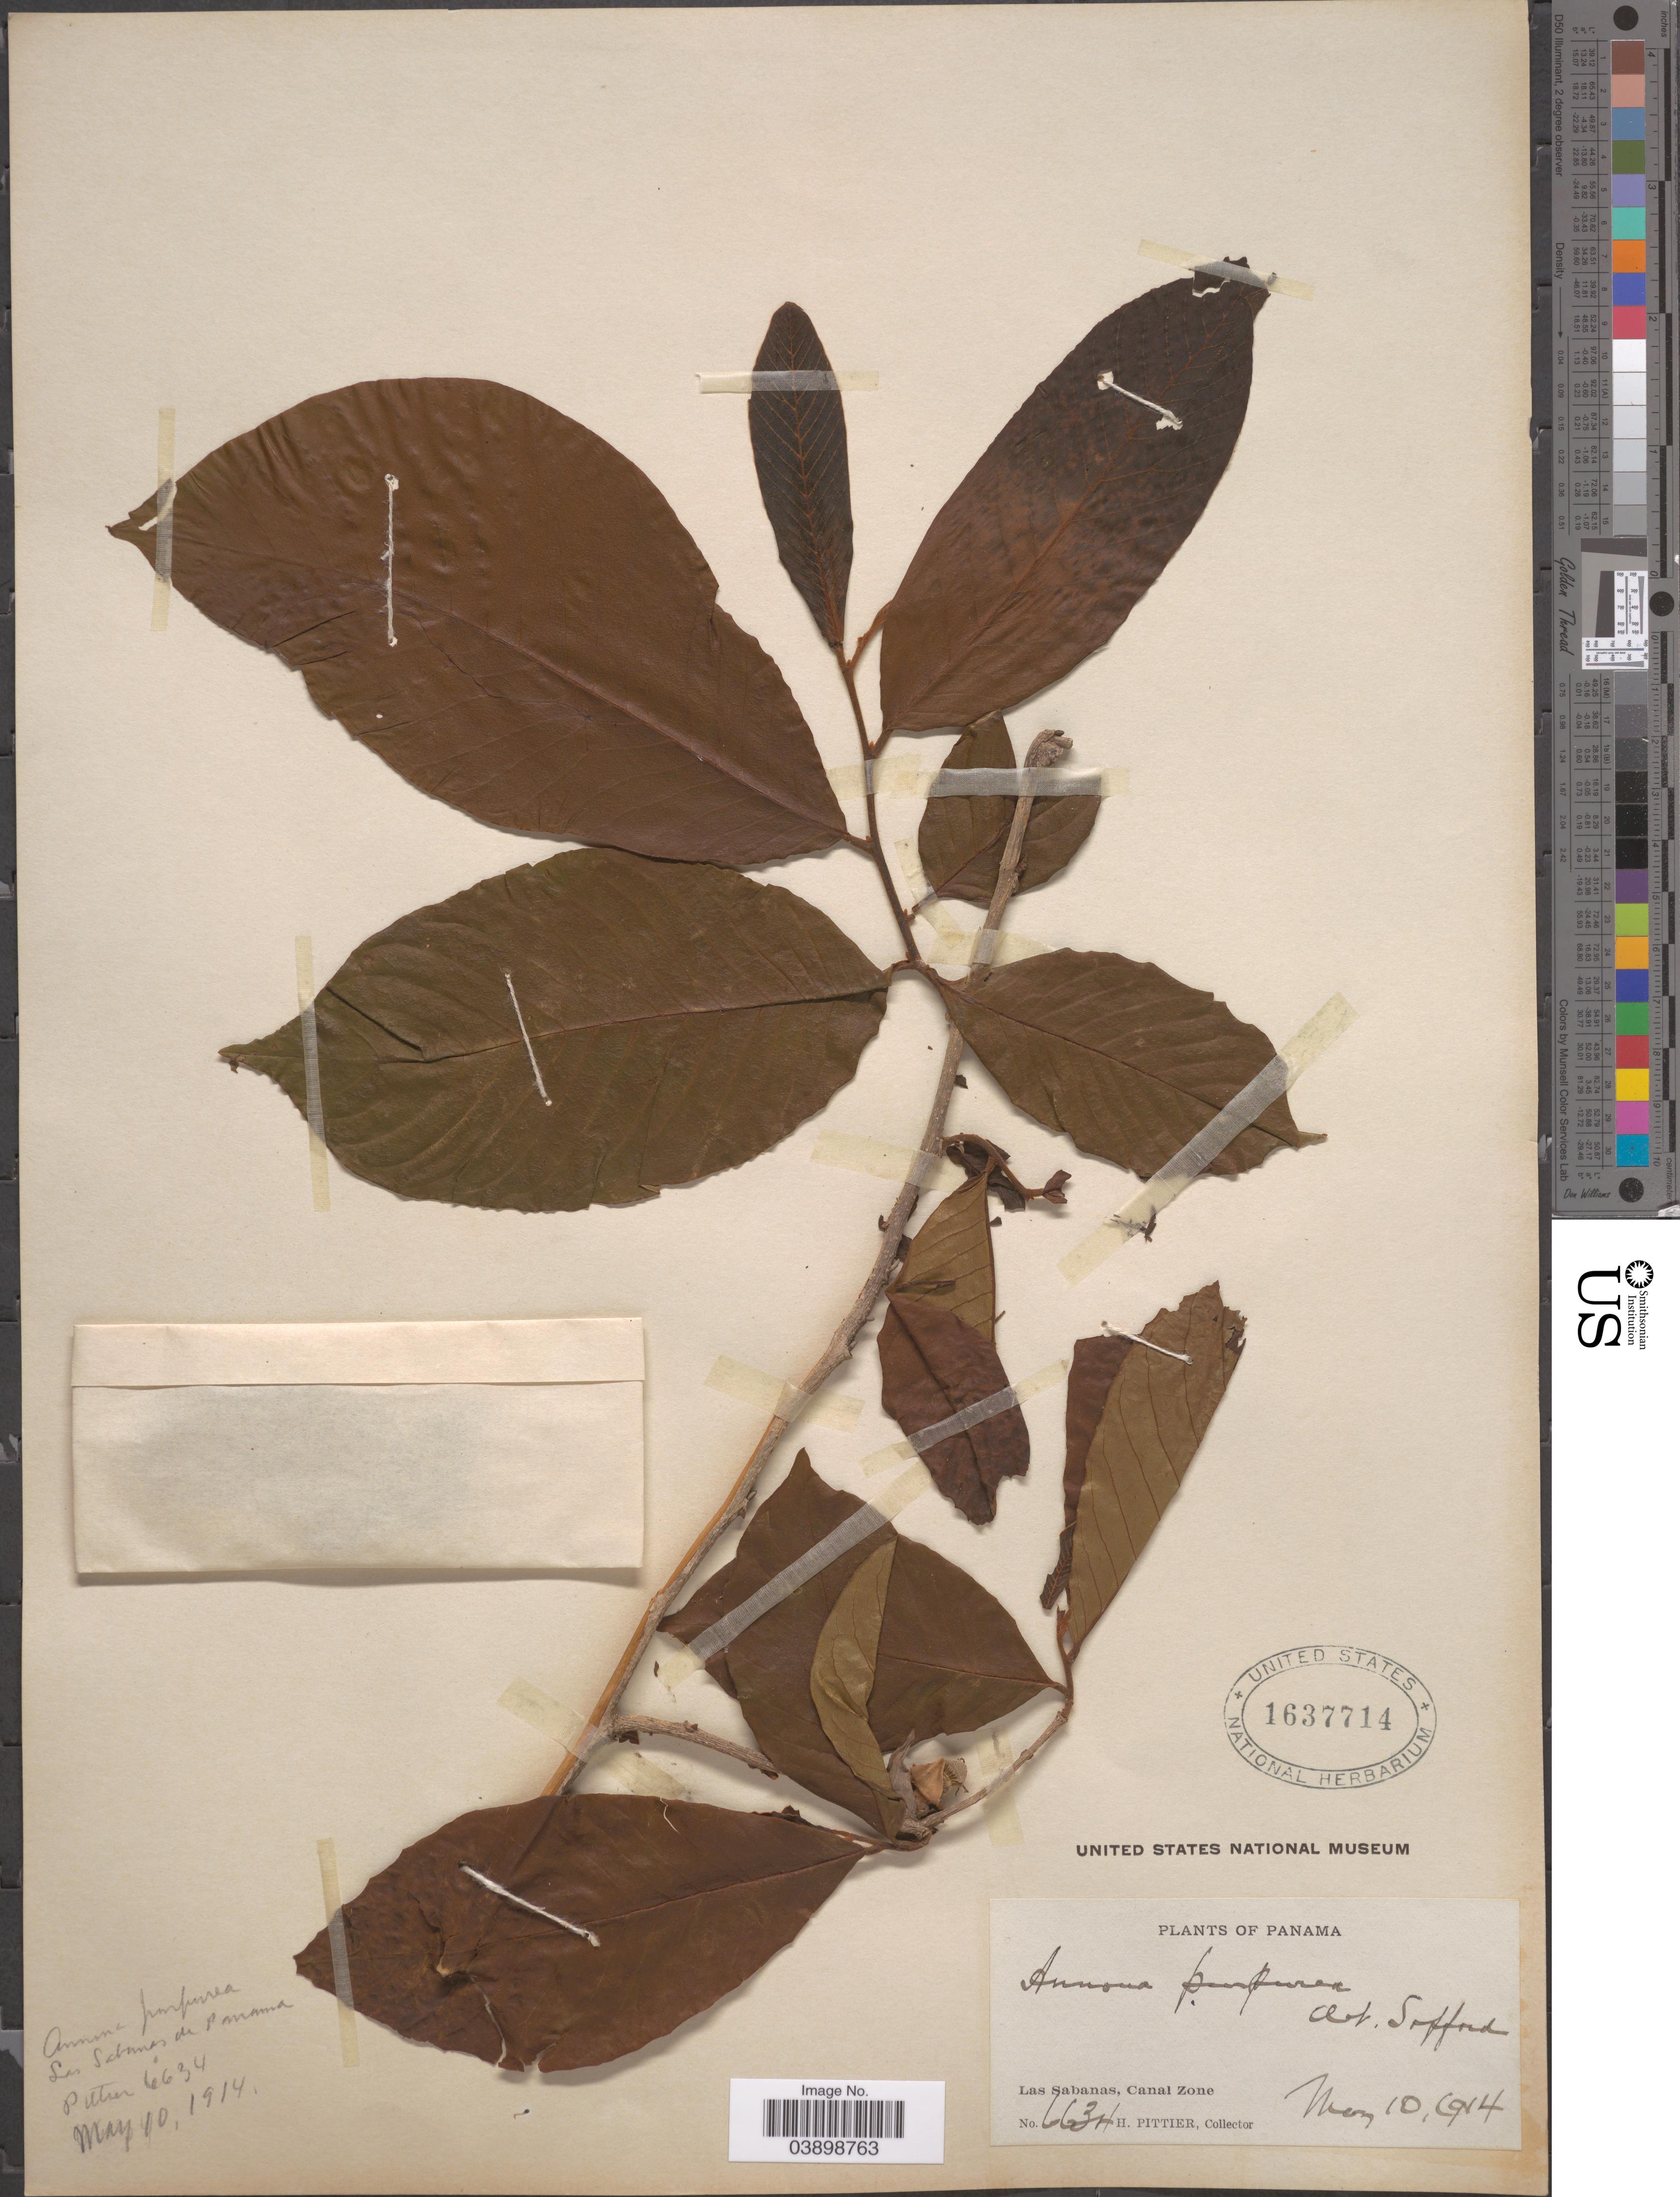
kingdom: Plantae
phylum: Tracheophyta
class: Magnoliopsida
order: Magnoliales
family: Annonaceae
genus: Annona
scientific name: Annona purpurea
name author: Moc. & Sessé ex Dunal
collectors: H. F. Pittier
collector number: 6634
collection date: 1914-05-10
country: Panama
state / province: Colón / Panamá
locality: Las Sabanas, Canal Zone.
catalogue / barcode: US 1637714